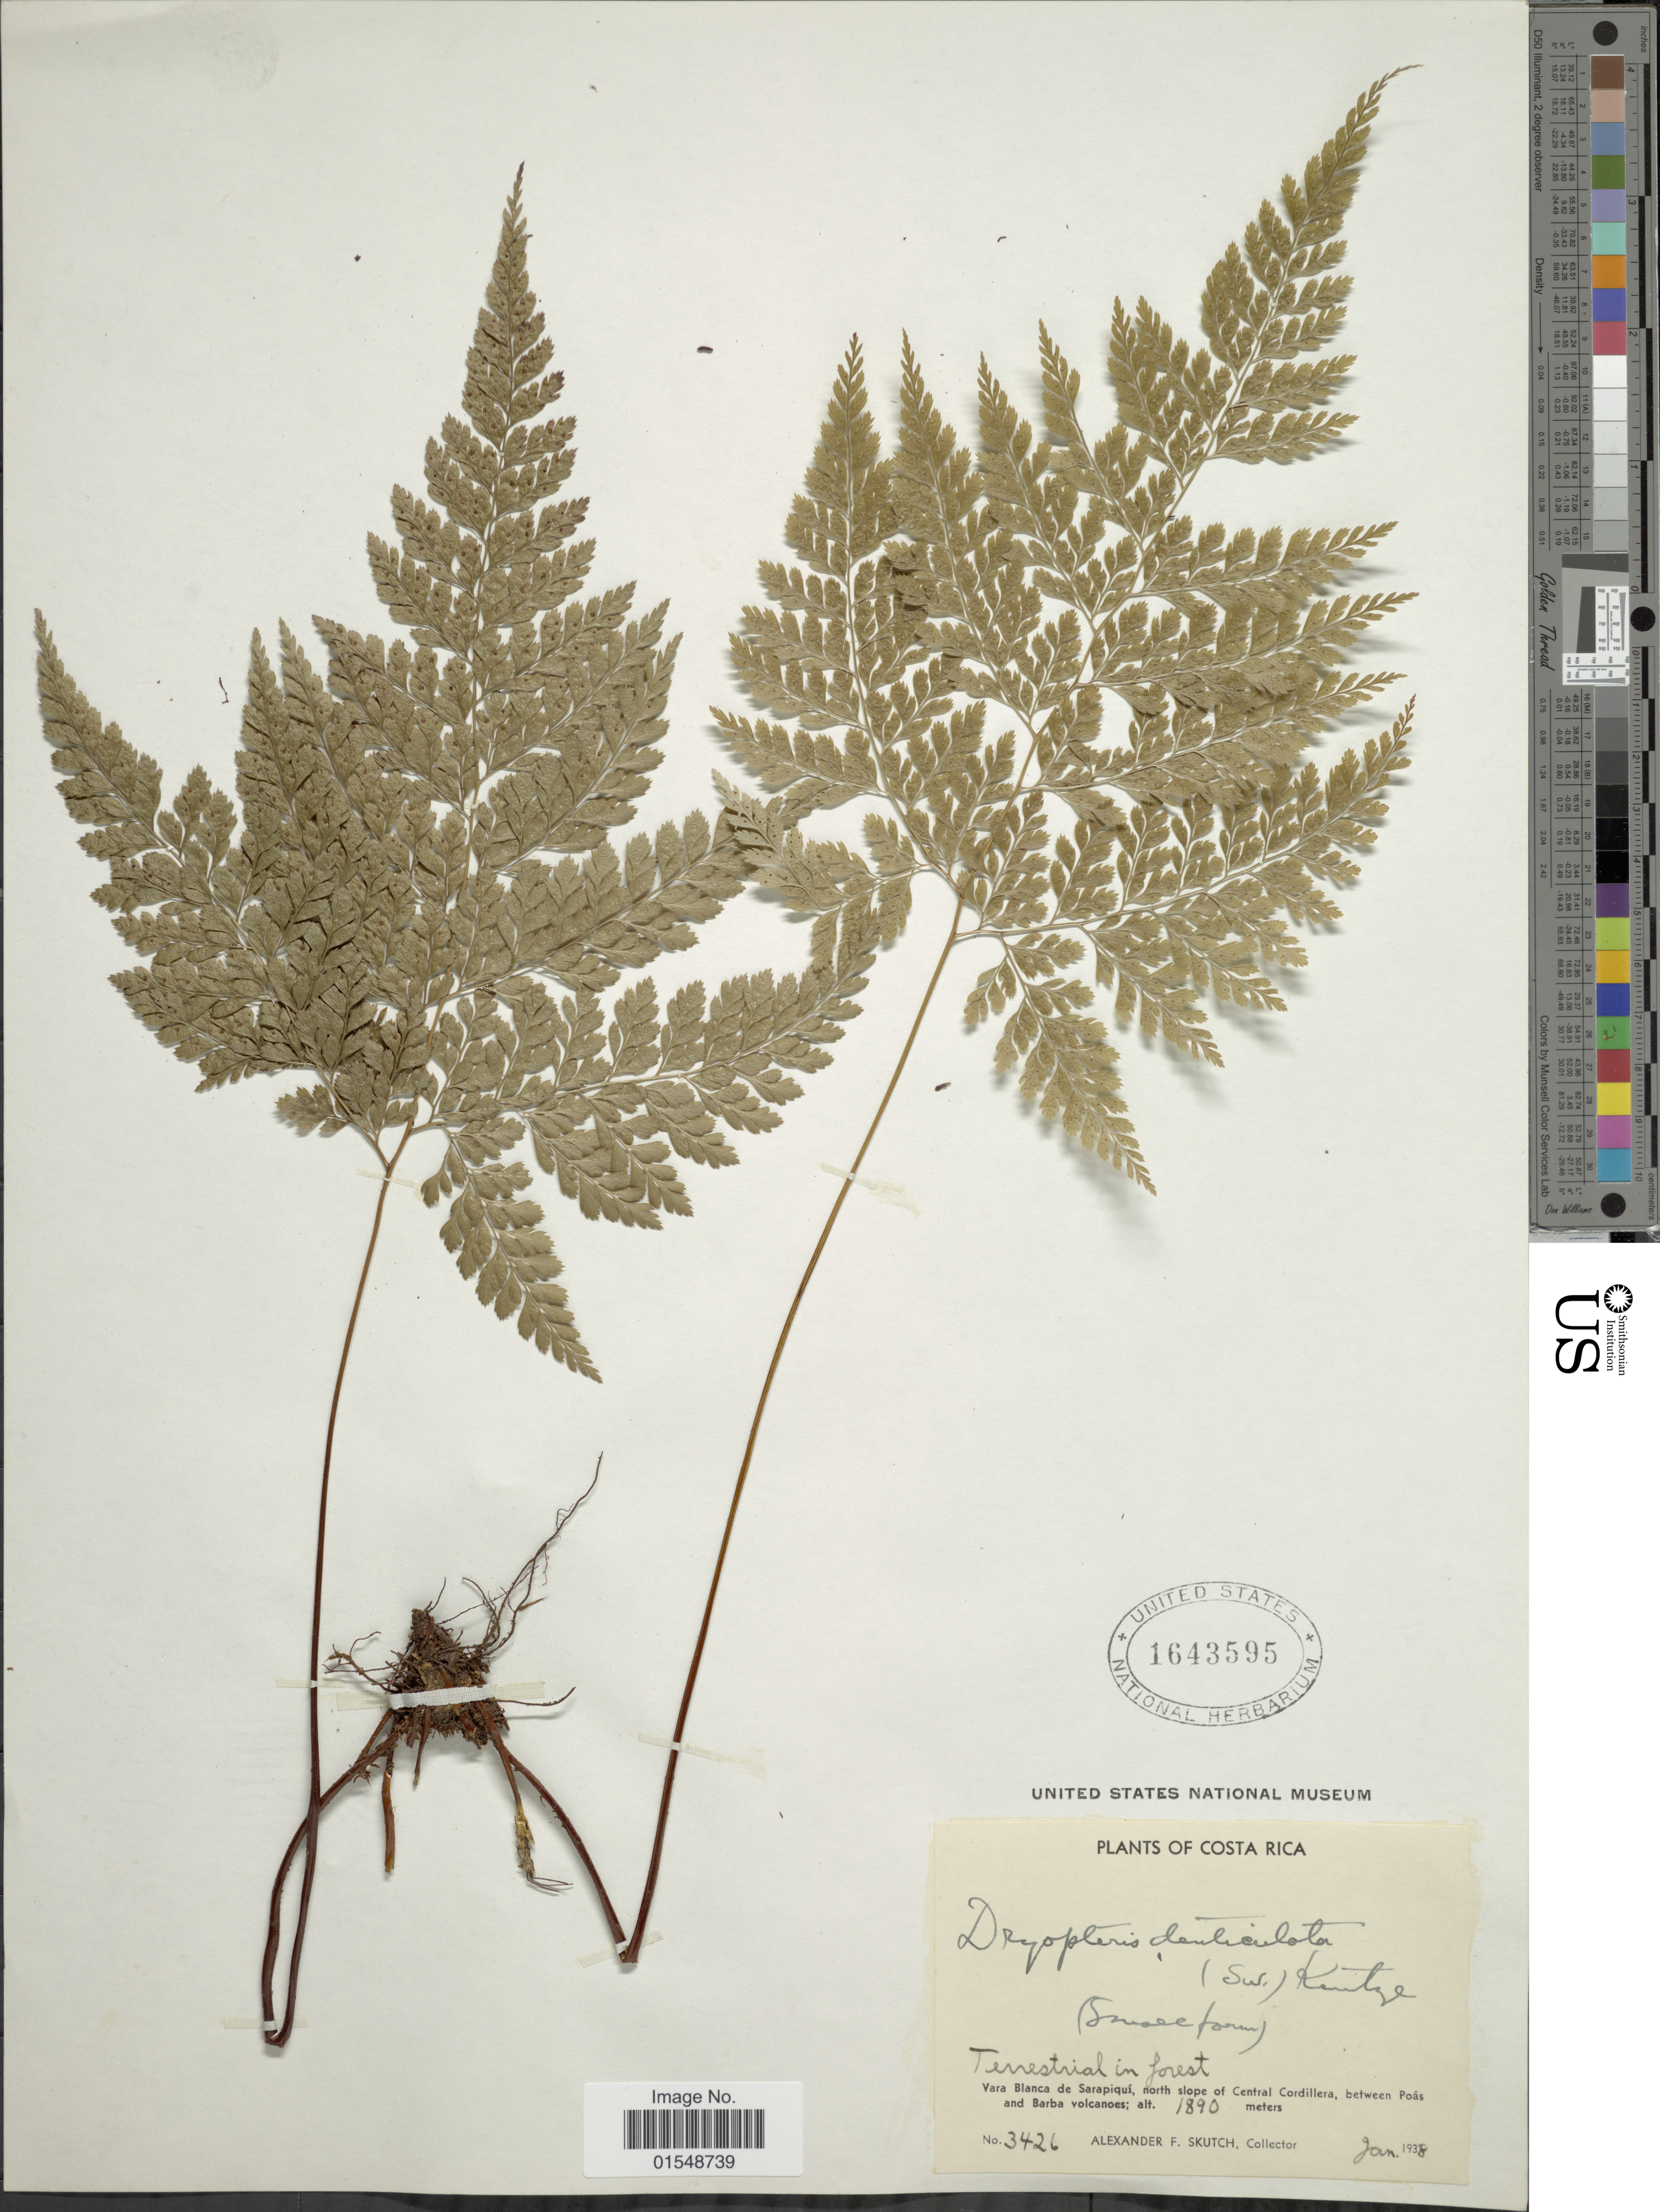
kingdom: Plantae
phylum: Tracheophyta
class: Polypodiopsida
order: Polypodiales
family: Dryopteridaceae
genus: Arachniodes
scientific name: Arachniodes denticulata var. jucunda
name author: (Fée) Lellinger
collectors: A. F. Skutch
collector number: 3426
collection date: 1938-01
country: Costa Rica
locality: Vara Blanca de Sarapiquí, nort slope of Central Cordillera, between Poás and Barba volcanoes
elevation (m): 1890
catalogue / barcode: US 1643595